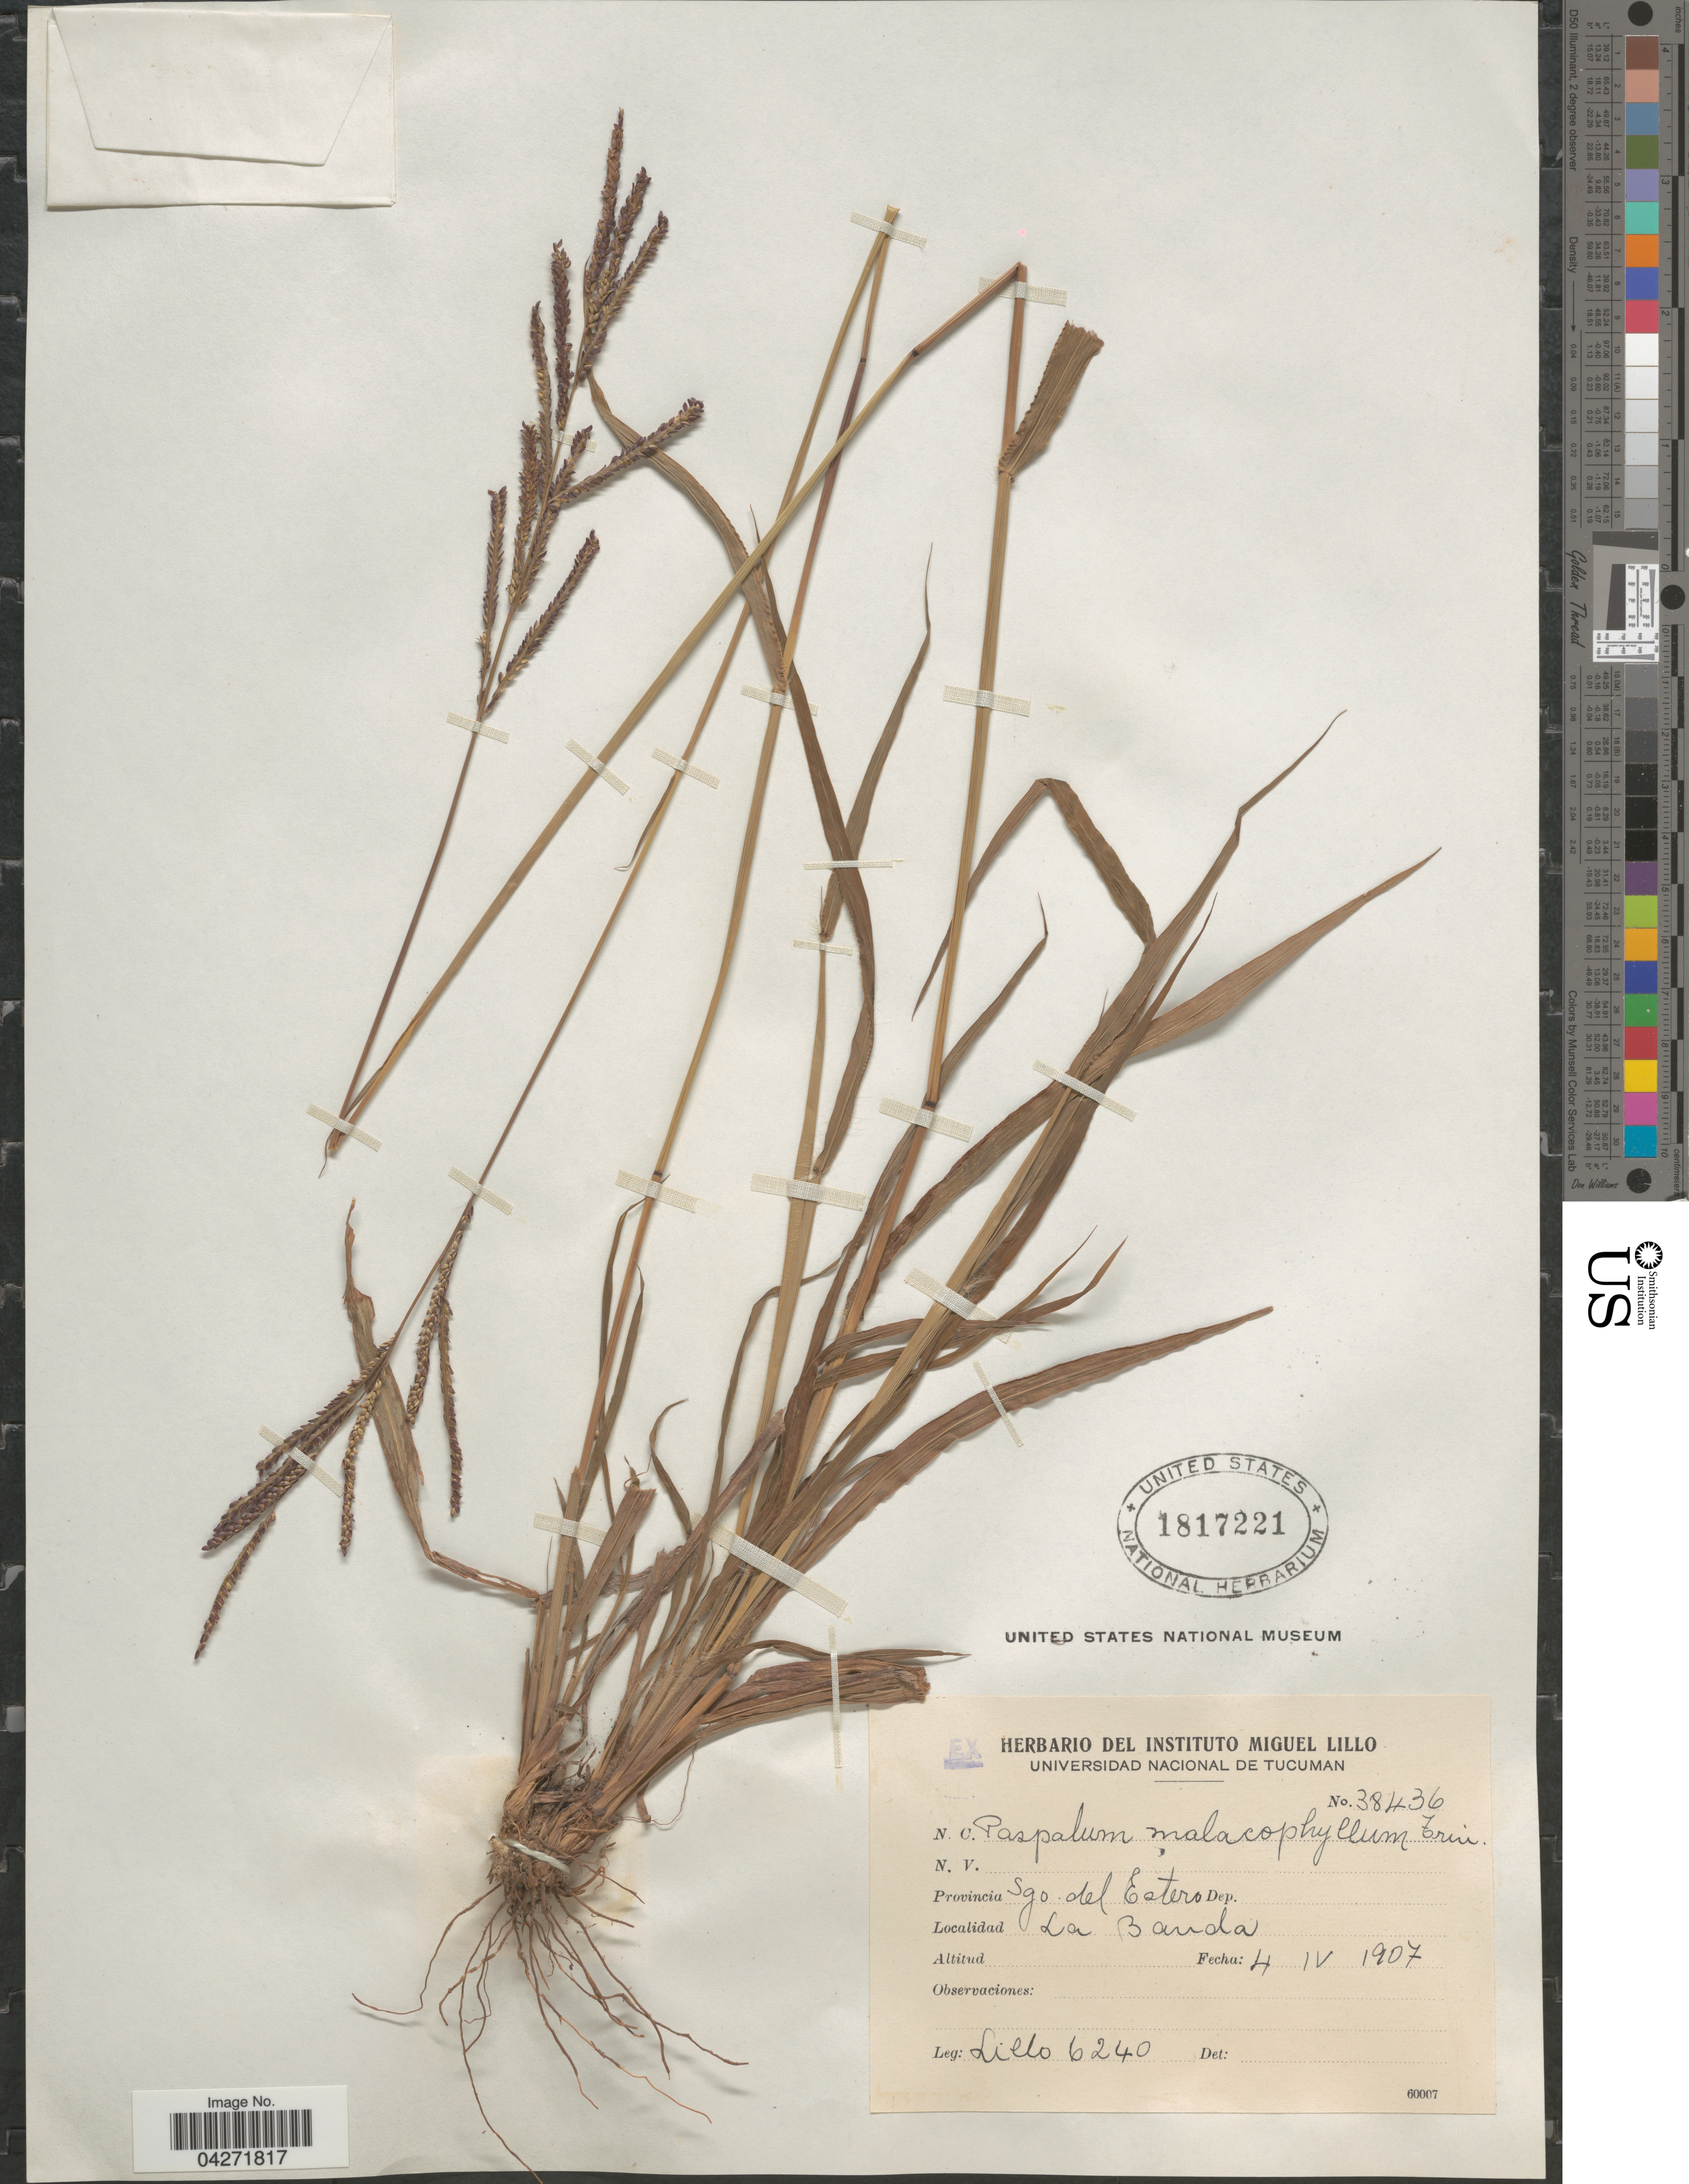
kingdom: Plantae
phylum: Tracheophyta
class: Liliopsida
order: Poales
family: Poaceae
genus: Paspalum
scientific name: Paspalum malacophyllum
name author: Trin.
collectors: M. Lillo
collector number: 6240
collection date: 1907-04-04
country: Argentina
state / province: Santiago del Estero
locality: La Banda.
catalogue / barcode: US 1817221